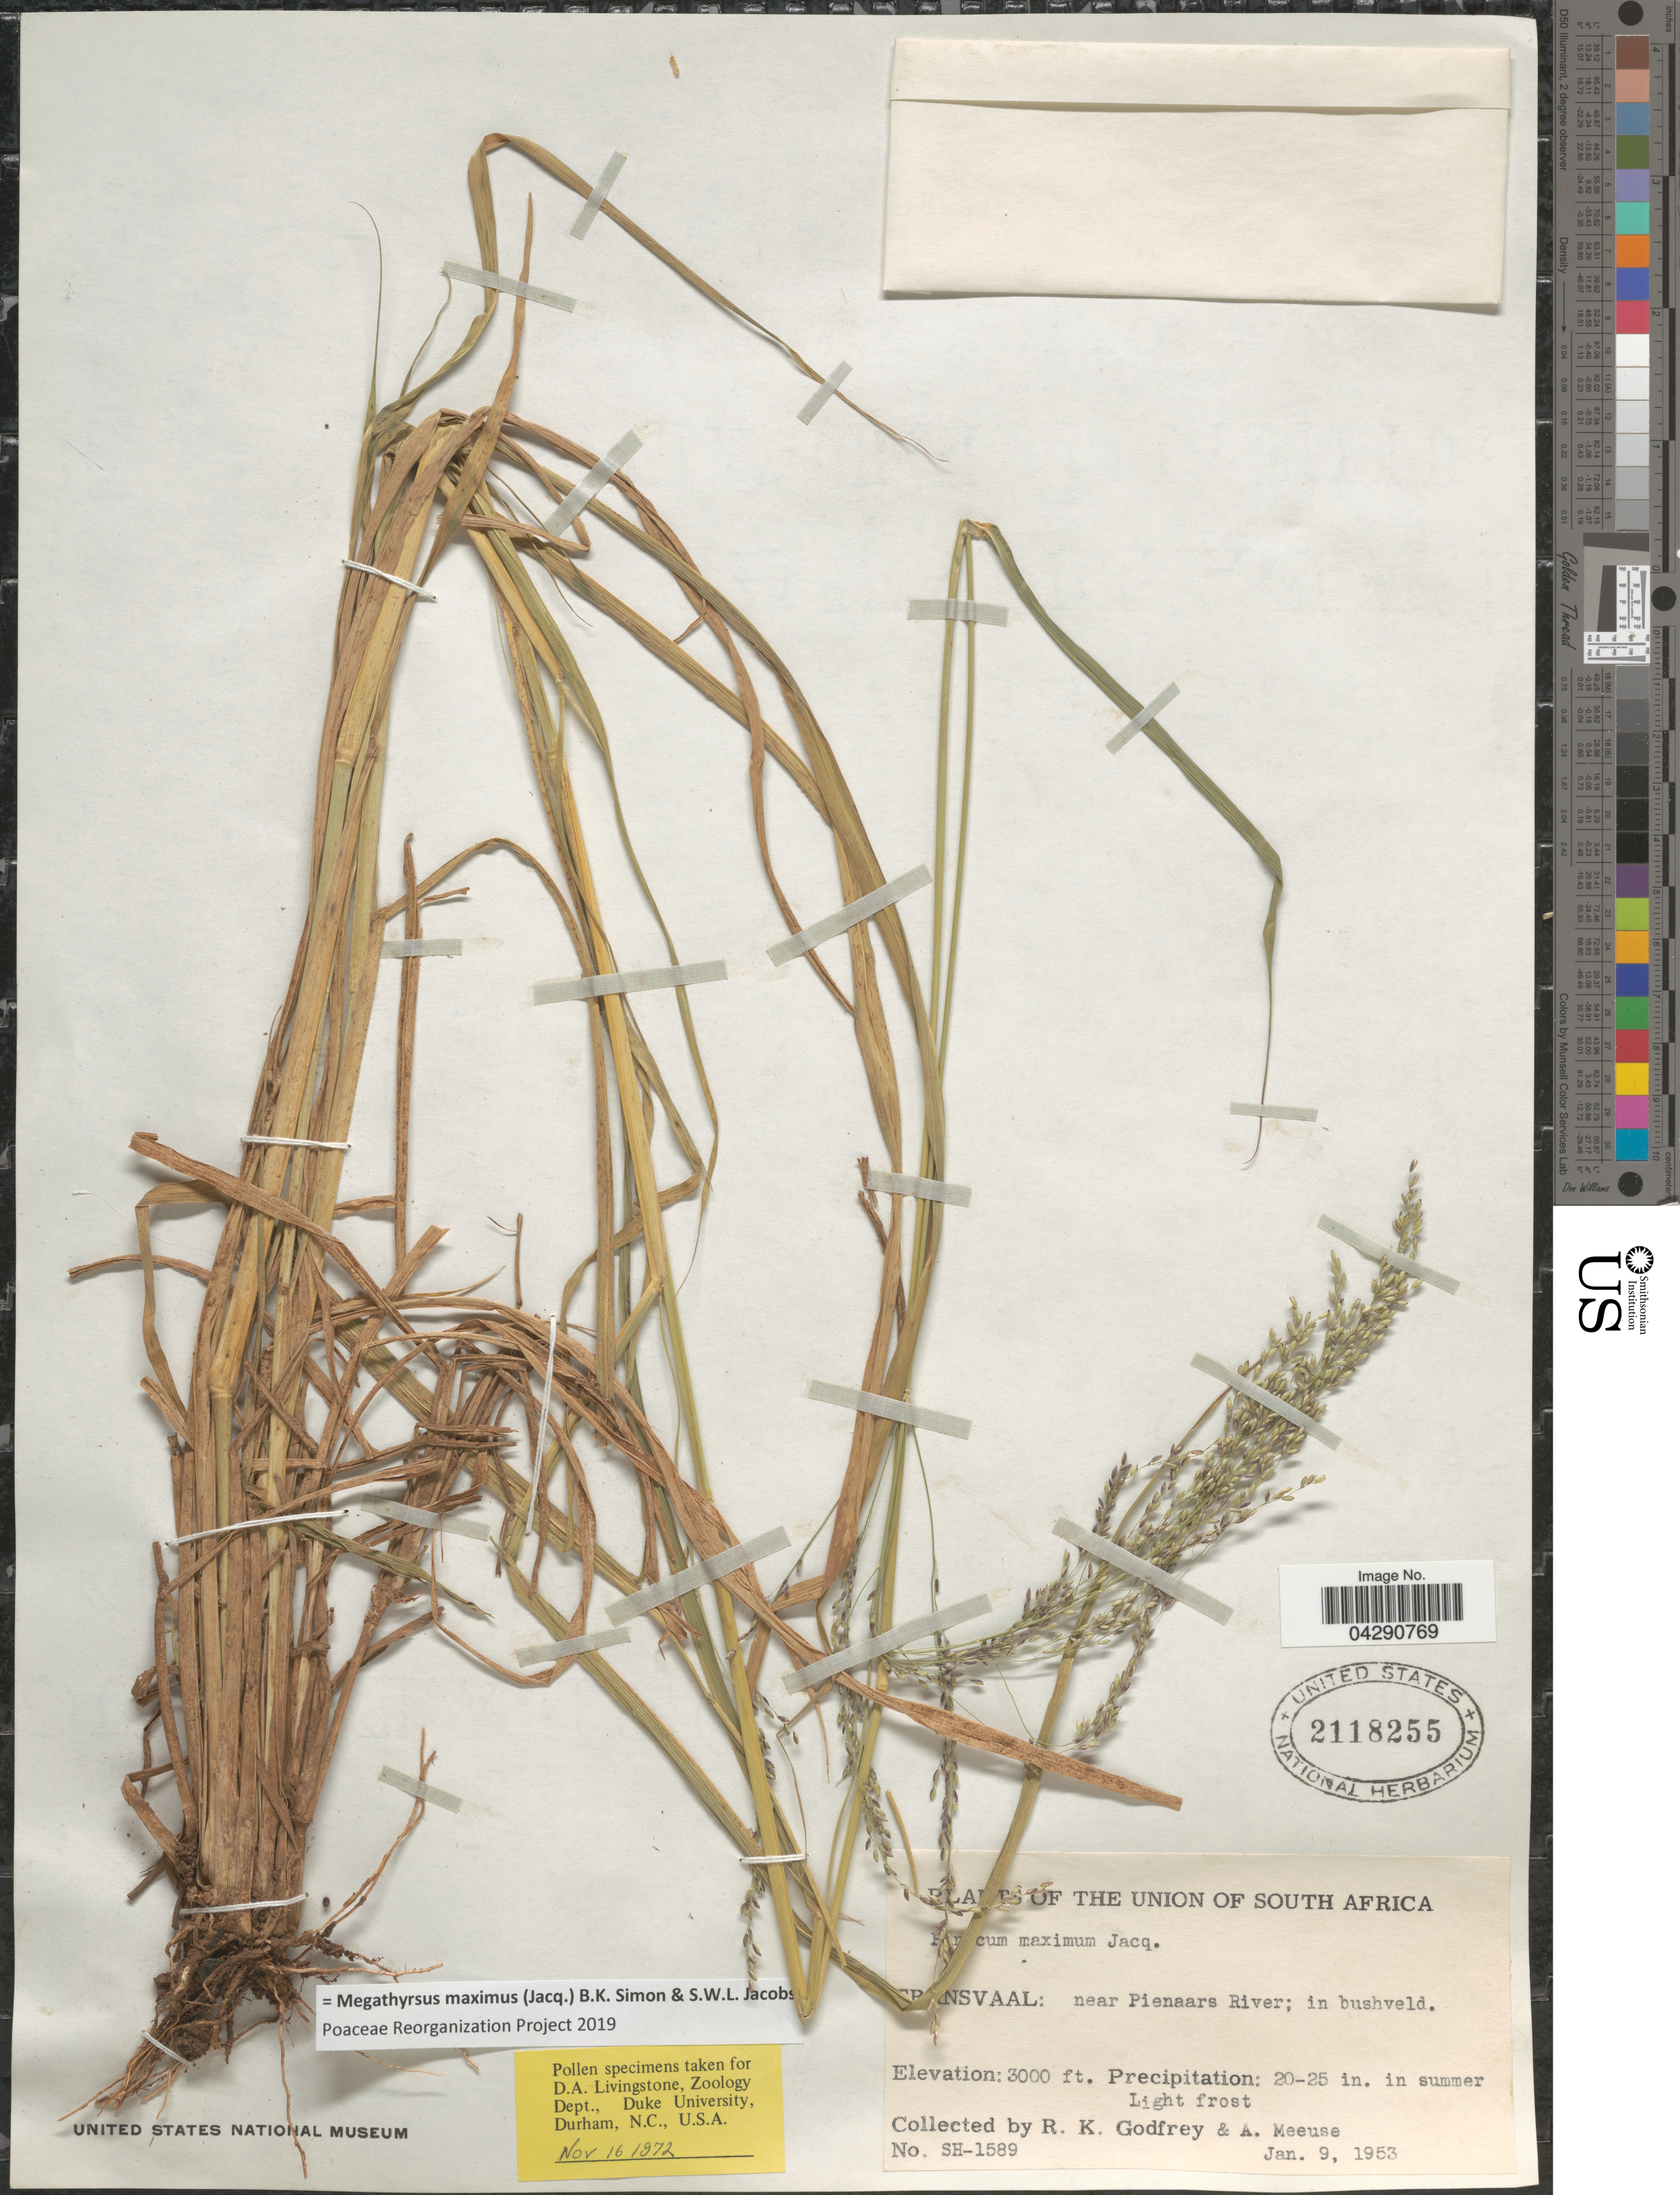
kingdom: Plantae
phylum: Tracheophyta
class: Liliopsida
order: Poales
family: Poaceae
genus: Megathyrsus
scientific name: Megathyrsus maximus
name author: (Jacq.) B.K. Simon & S.W.L. Jacobs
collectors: R. K. Godfrey & A. D. J. Meeuse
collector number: SH-1589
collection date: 1953-01-09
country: South Africa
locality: The Union of South Africa. [illegible text]nsvaal: near Pienaars River.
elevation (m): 914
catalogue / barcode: US 2118255